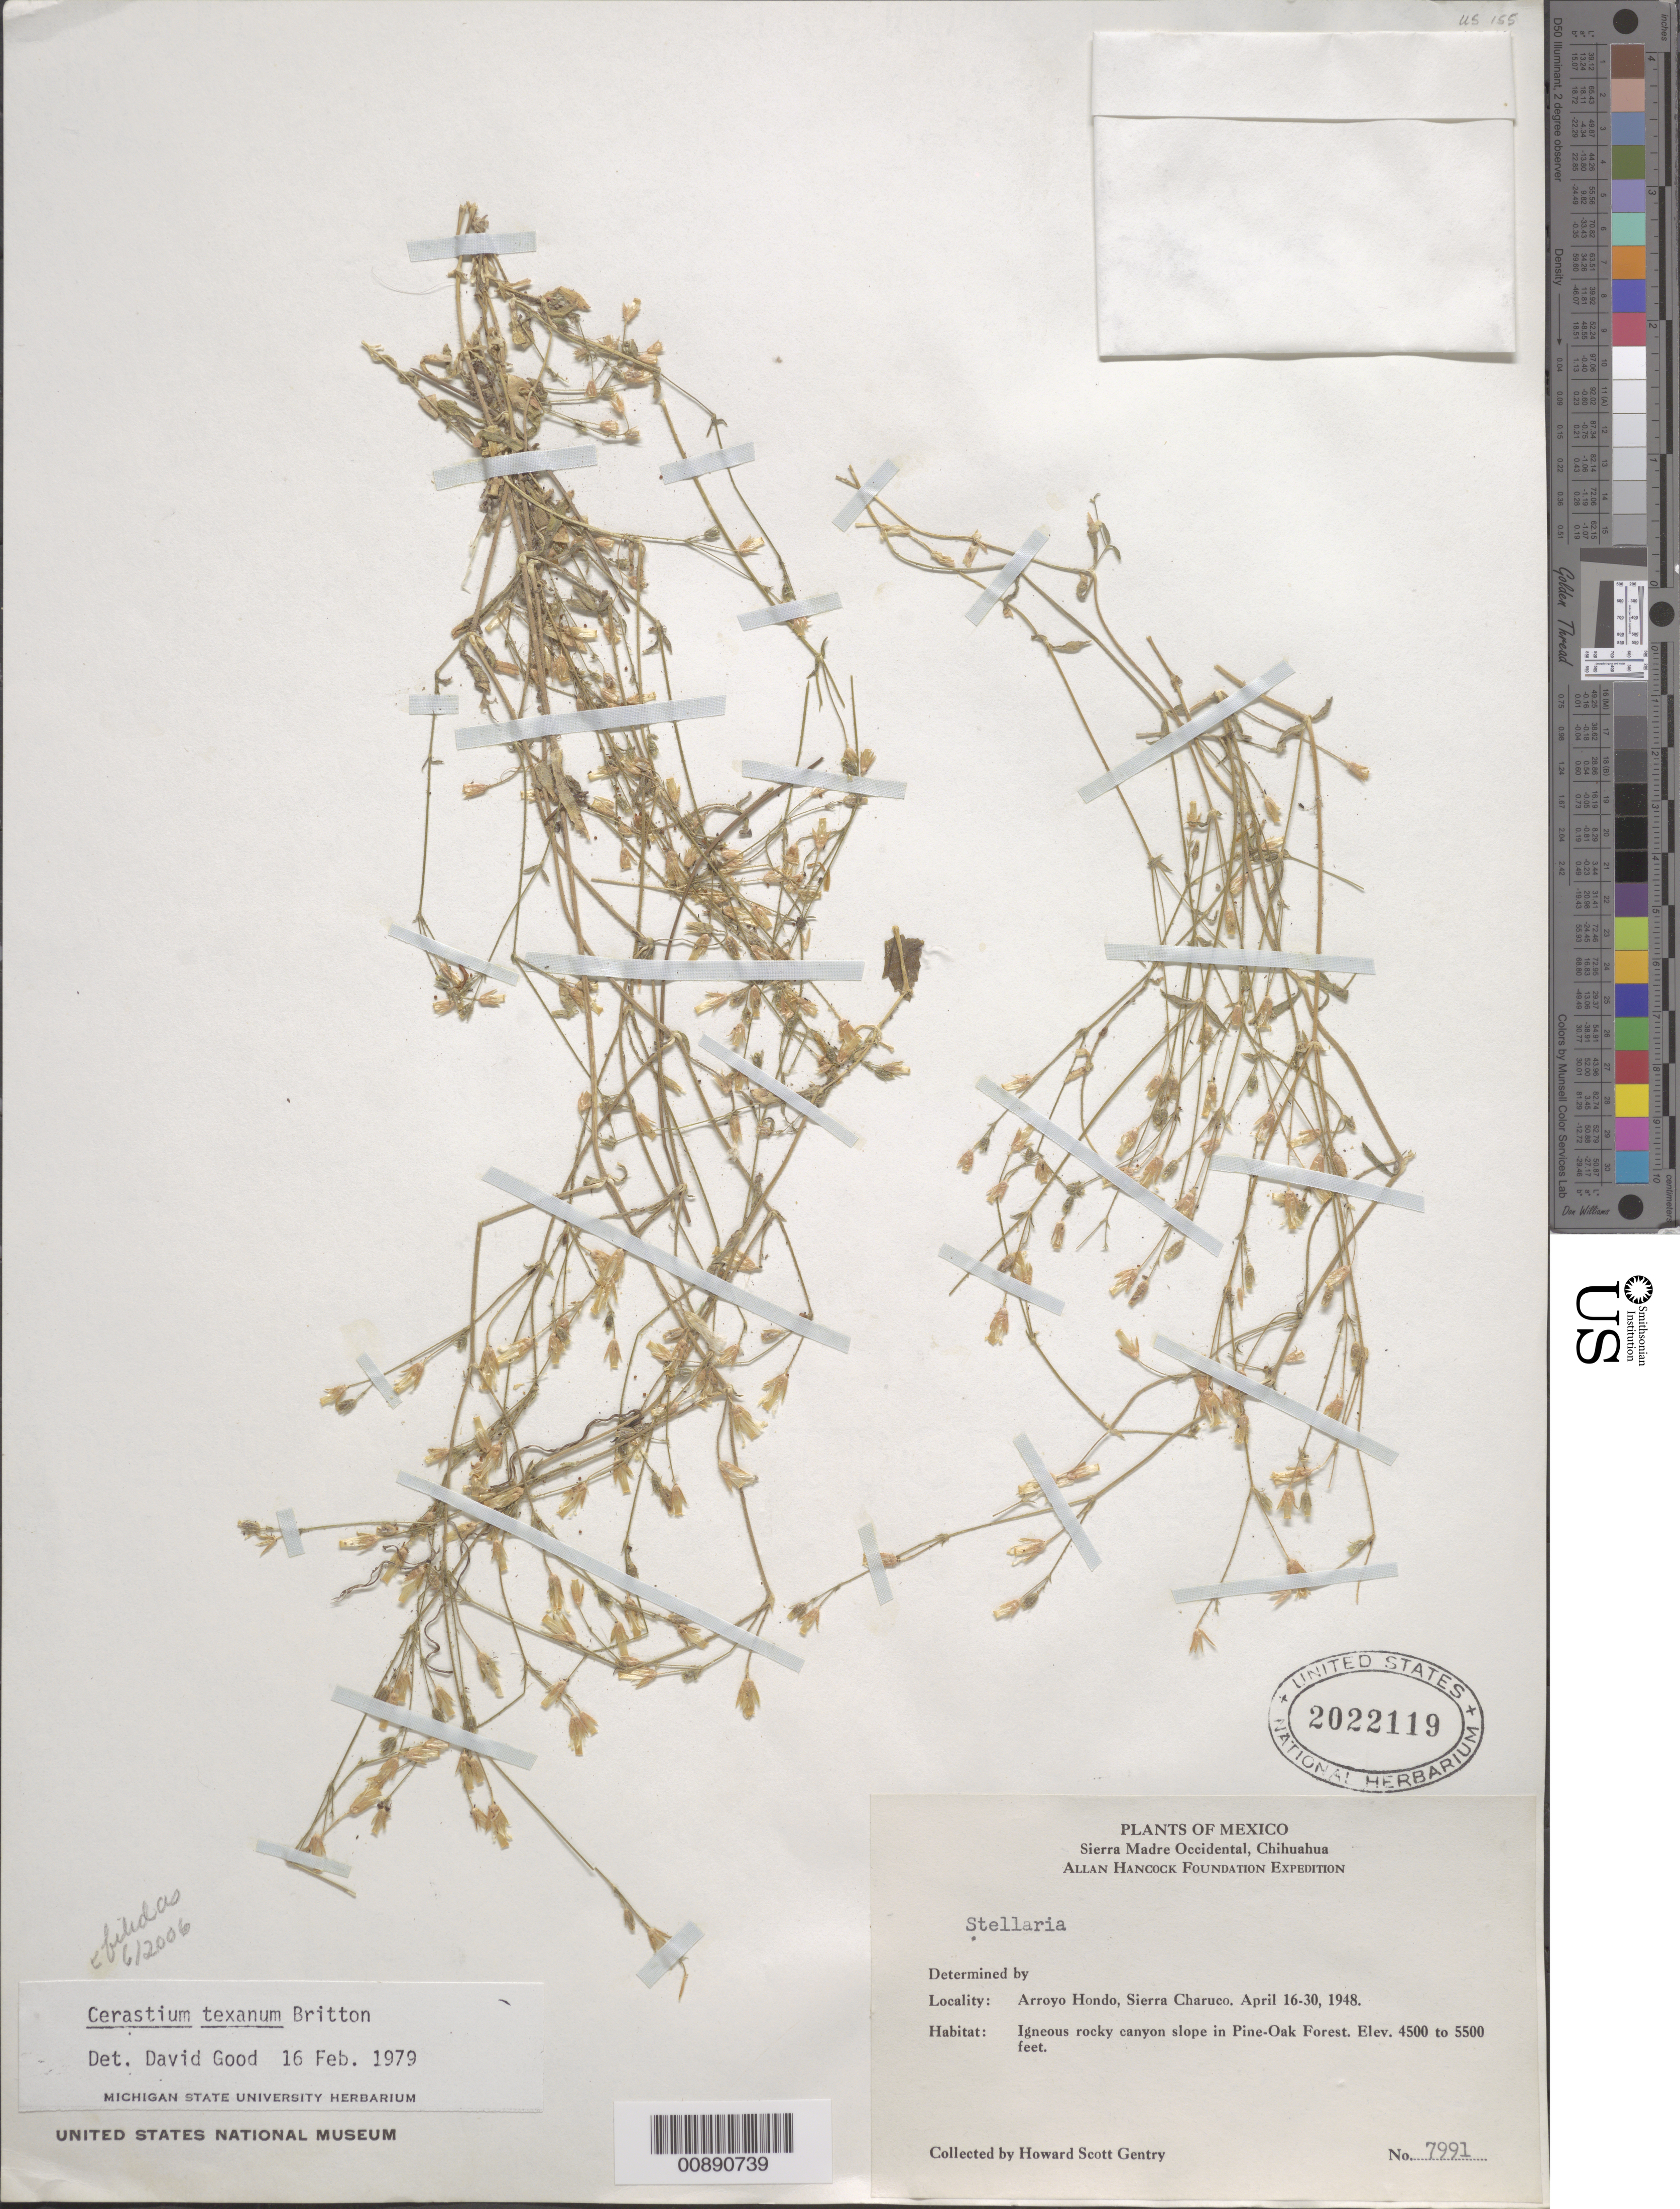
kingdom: Plantae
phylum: Tracheophyta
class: Magnoliopsida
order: Caryophyllales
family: Caryophyllaceae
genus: Cerastium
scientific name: Cerastium texanum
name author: Britton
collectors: H. S. Gentry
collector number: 7991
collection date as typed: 16 Apr 1948 to 30 Apr 1948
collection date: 1948-04-16/1948-04-30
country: Mexico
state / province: Chihuahua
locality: Arroyo Hondo, Sierra Charuco, Chihuahua.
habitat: Igneous rocky canyon slope in Pine-Oak forest.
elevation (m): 1372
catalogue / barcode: US 2022119